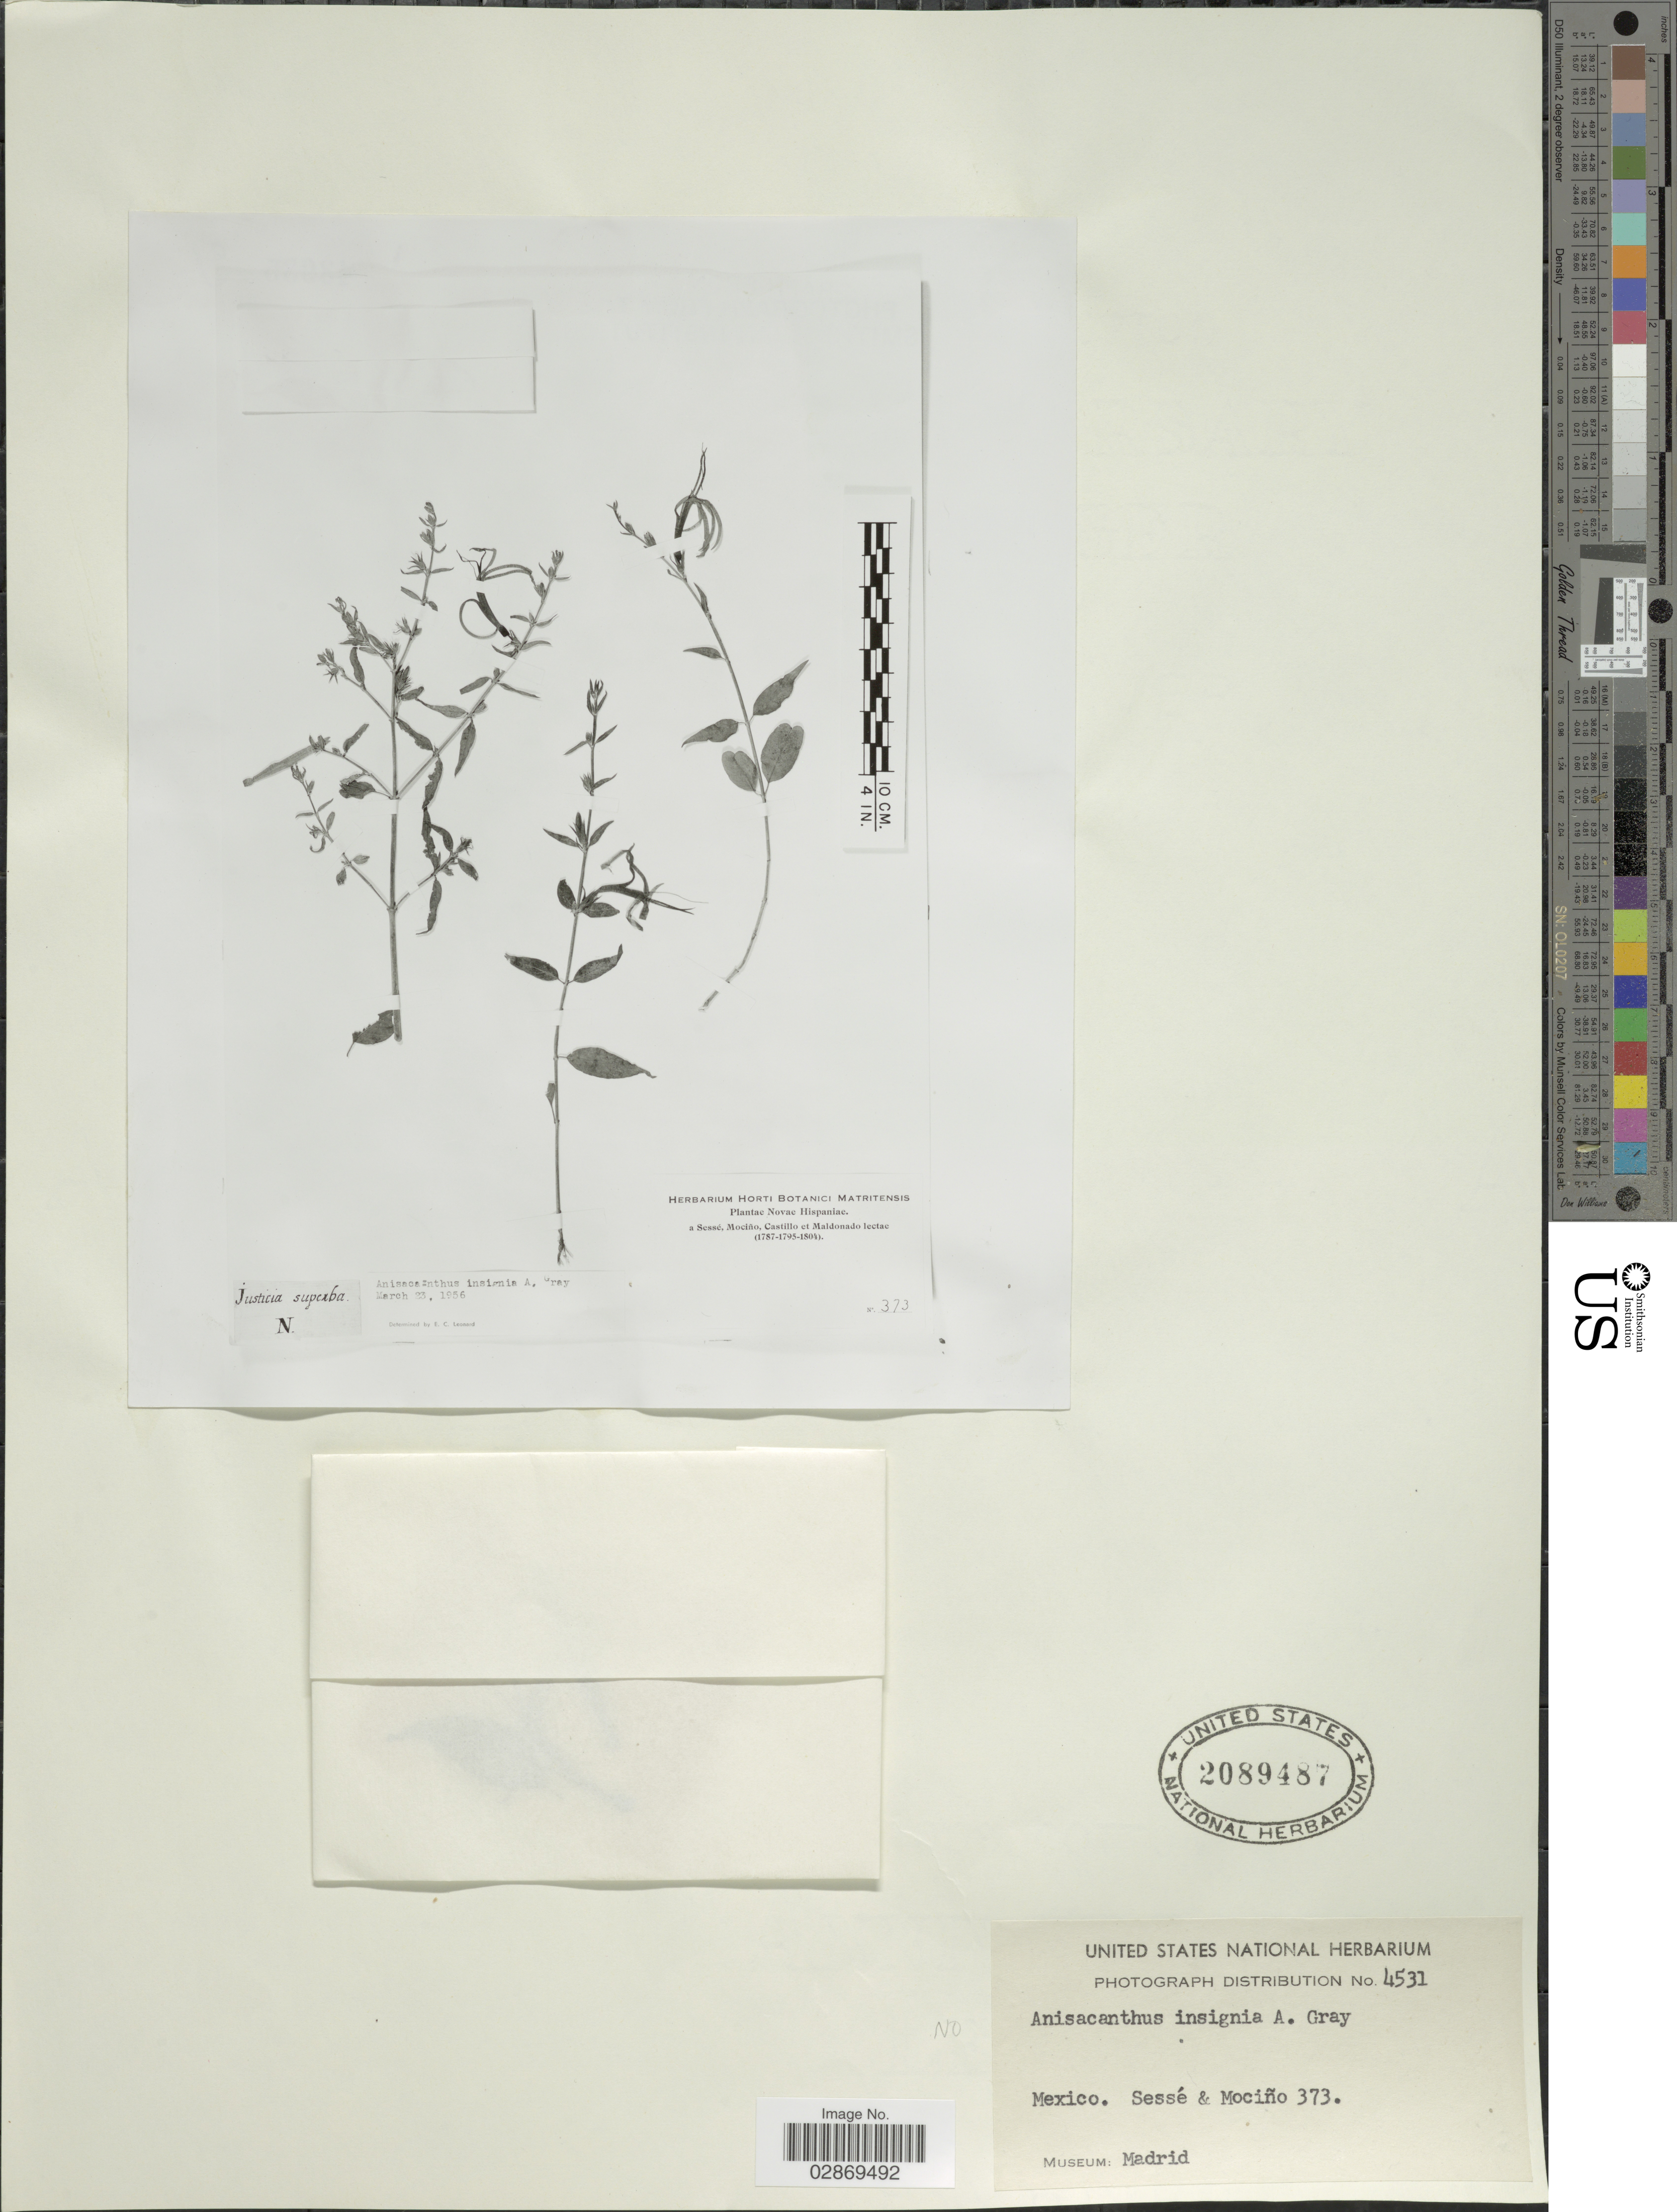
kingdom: Plantae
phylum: Tracheophyta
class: Magnoliopsida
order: Lamiales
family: Acanthaceae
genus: Anisacanthus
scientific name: Anisacanthus puberulus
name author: (Torr.) Henrickson & E.J. Lott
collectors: Sessé, --, Mociño, Castillo, -- & Maldonado, --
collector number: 373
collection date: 1787/1804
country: Mexico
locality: Novae Hispaniae.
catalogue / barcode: US 2089487